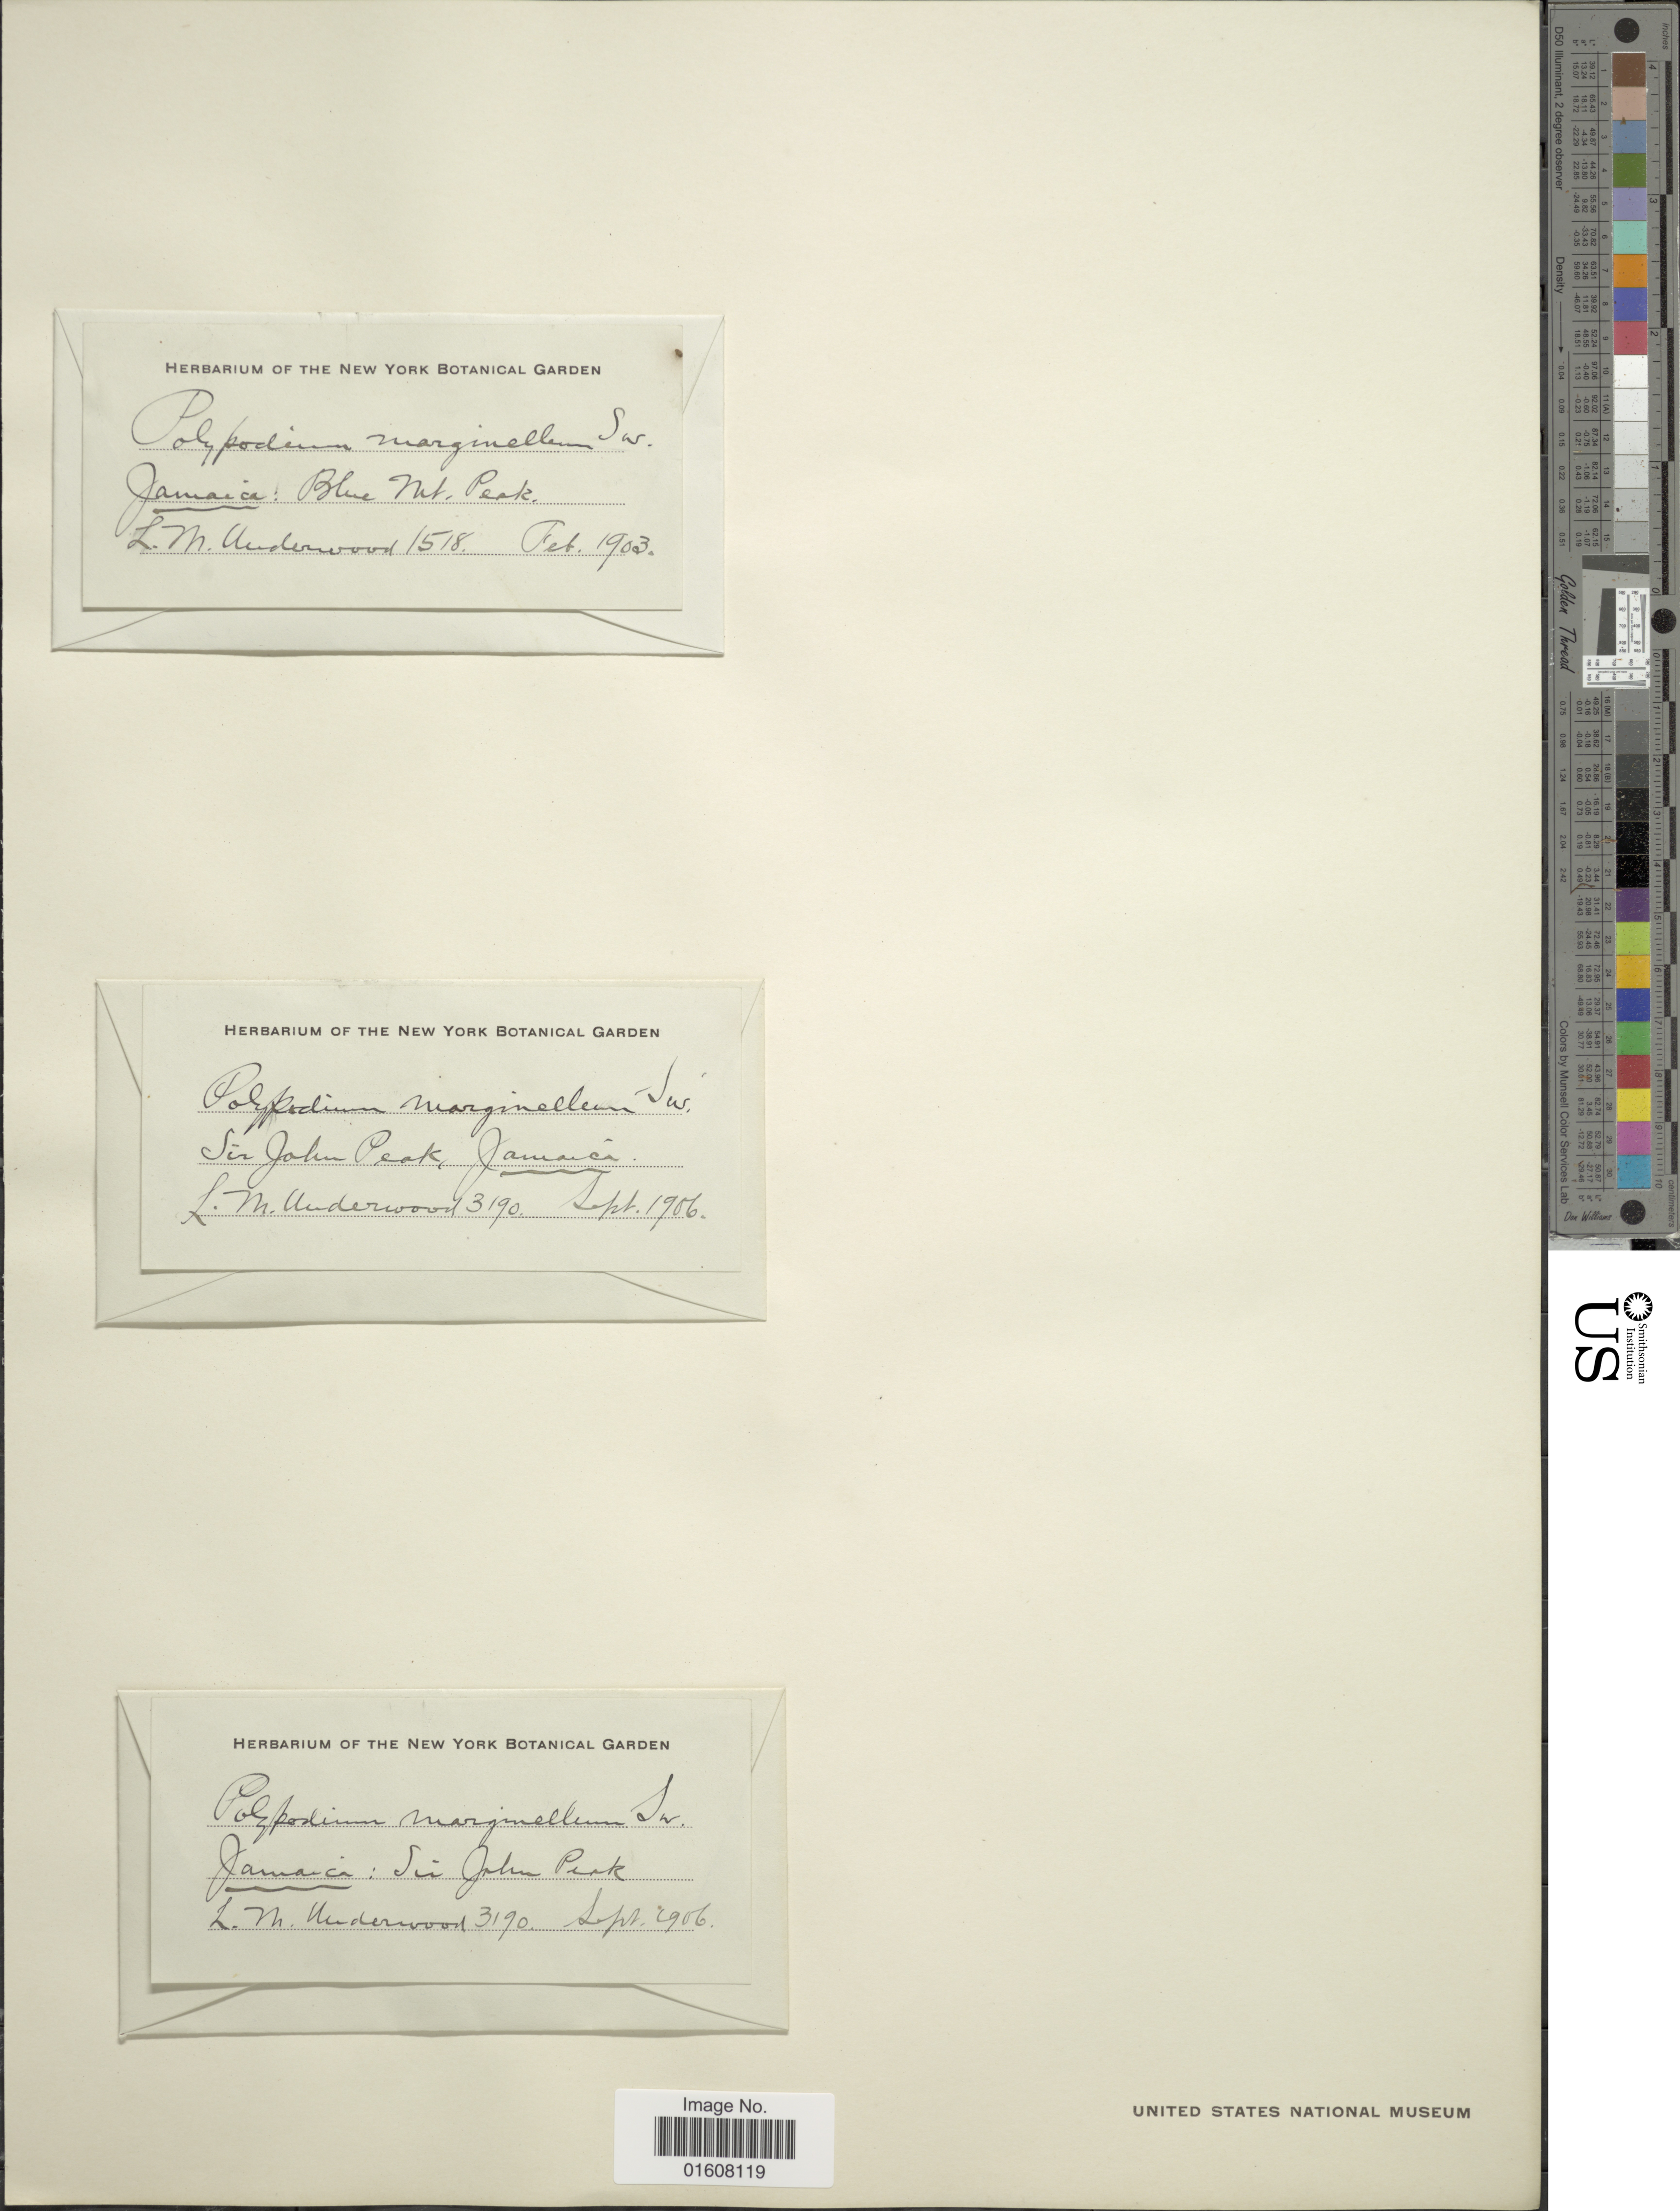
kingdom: Plantae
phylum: Tracheophyta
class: Polypodiopsida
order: Polypodiales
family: Polypodiaceae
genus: Grammitis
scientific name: Grammitis marginella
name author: (Sw.) Sw.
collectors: L. M. Underwood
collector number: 1518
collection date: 1903-02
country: Jamaica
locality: Blue Mt. Peak